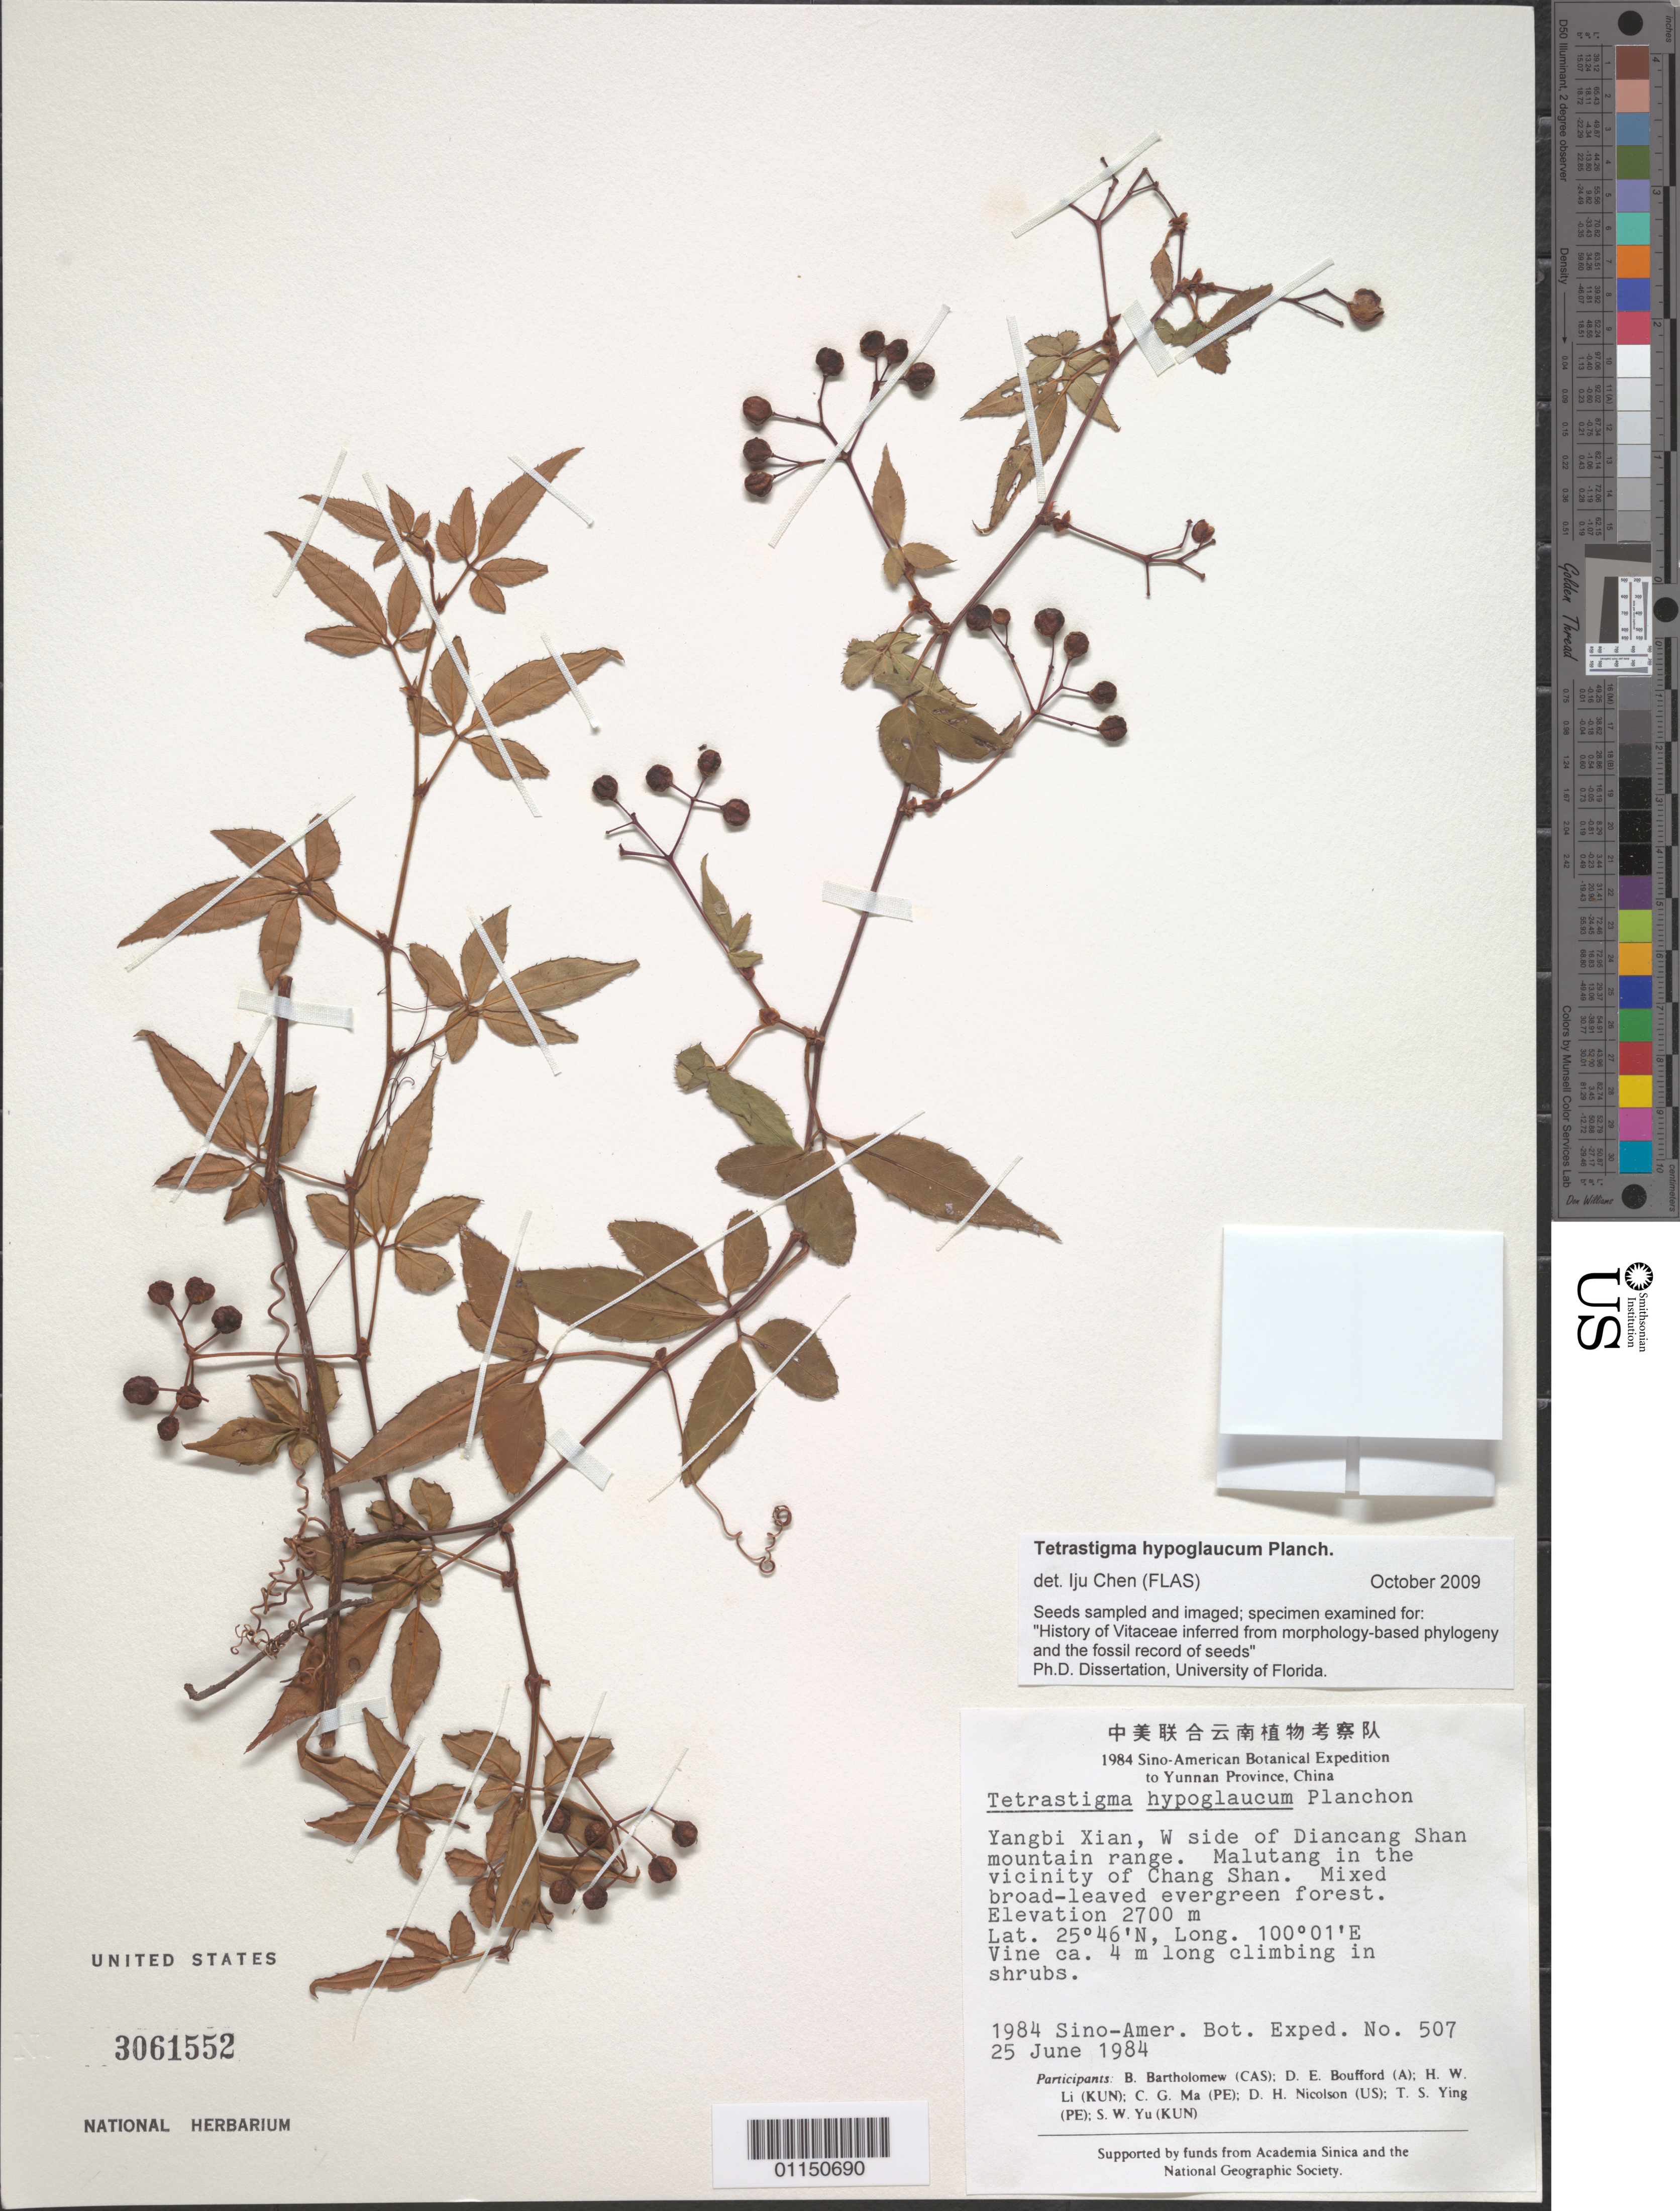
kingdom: Plantae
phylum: Tracheophyta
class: Magnoliopsida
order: Vitales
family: Vitaceae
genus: Tetrastigma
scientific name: Tetrastigma hypoglaucum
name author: Planch.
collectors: B. M. Bartholomew, D. E. Boufford, H. W. Li, C. Ma, D. H. Nicolson, T. Ying & S. Yu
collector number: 507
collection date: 1984-06-25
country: China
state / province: Yunnan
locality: Yangbi Xian, W side of Diancang Shan Mt Range. Malutang in the vicinity of Chang Shan.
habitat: Mixed broad-leaved evergreen forest. Vine, climbing on shrubs.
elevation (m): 2700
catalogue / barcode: US 3061552